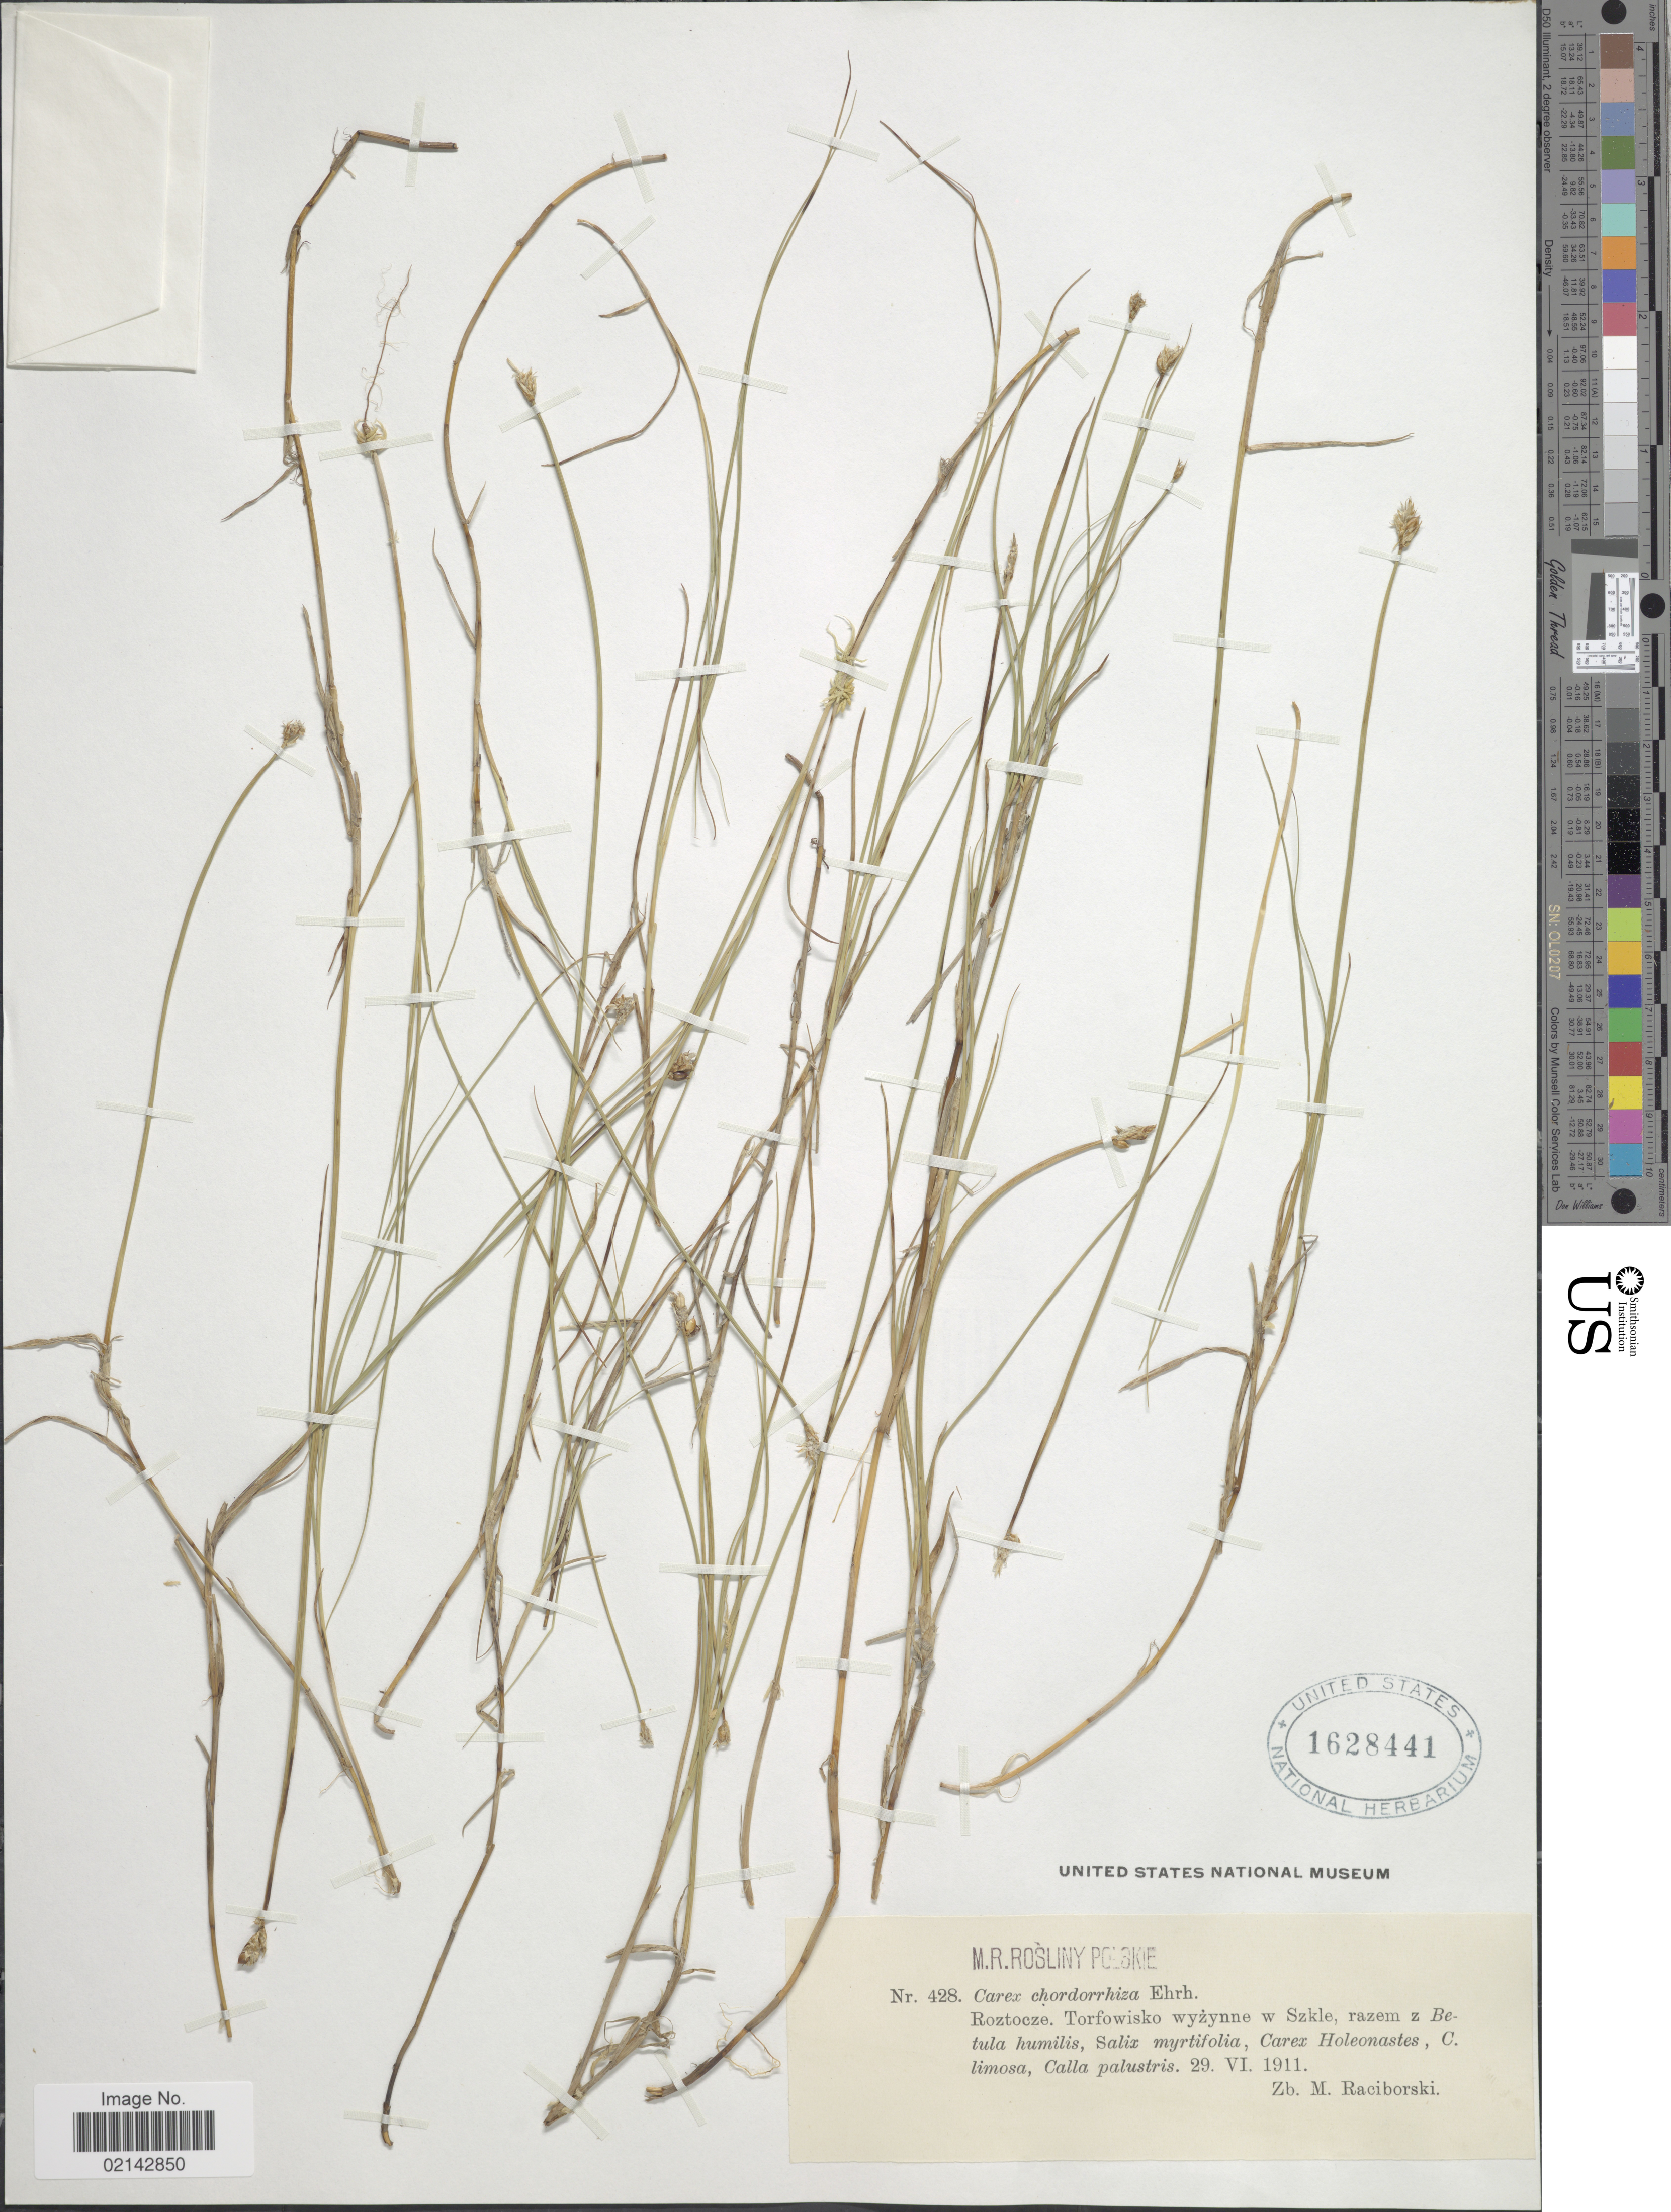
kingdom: Plantae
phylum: Tracheophyta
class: Liliopsida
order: Poales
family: Cyperaceae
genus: Carex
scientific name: Carex chordorrhiza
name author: L. f.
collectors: Z. Raciborski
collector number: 428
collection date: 1911-01-29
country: Poland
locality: Roztocze, Torfowisko wyzynne w Szkle, razem z Betula humilis.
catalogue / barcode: US 1628441